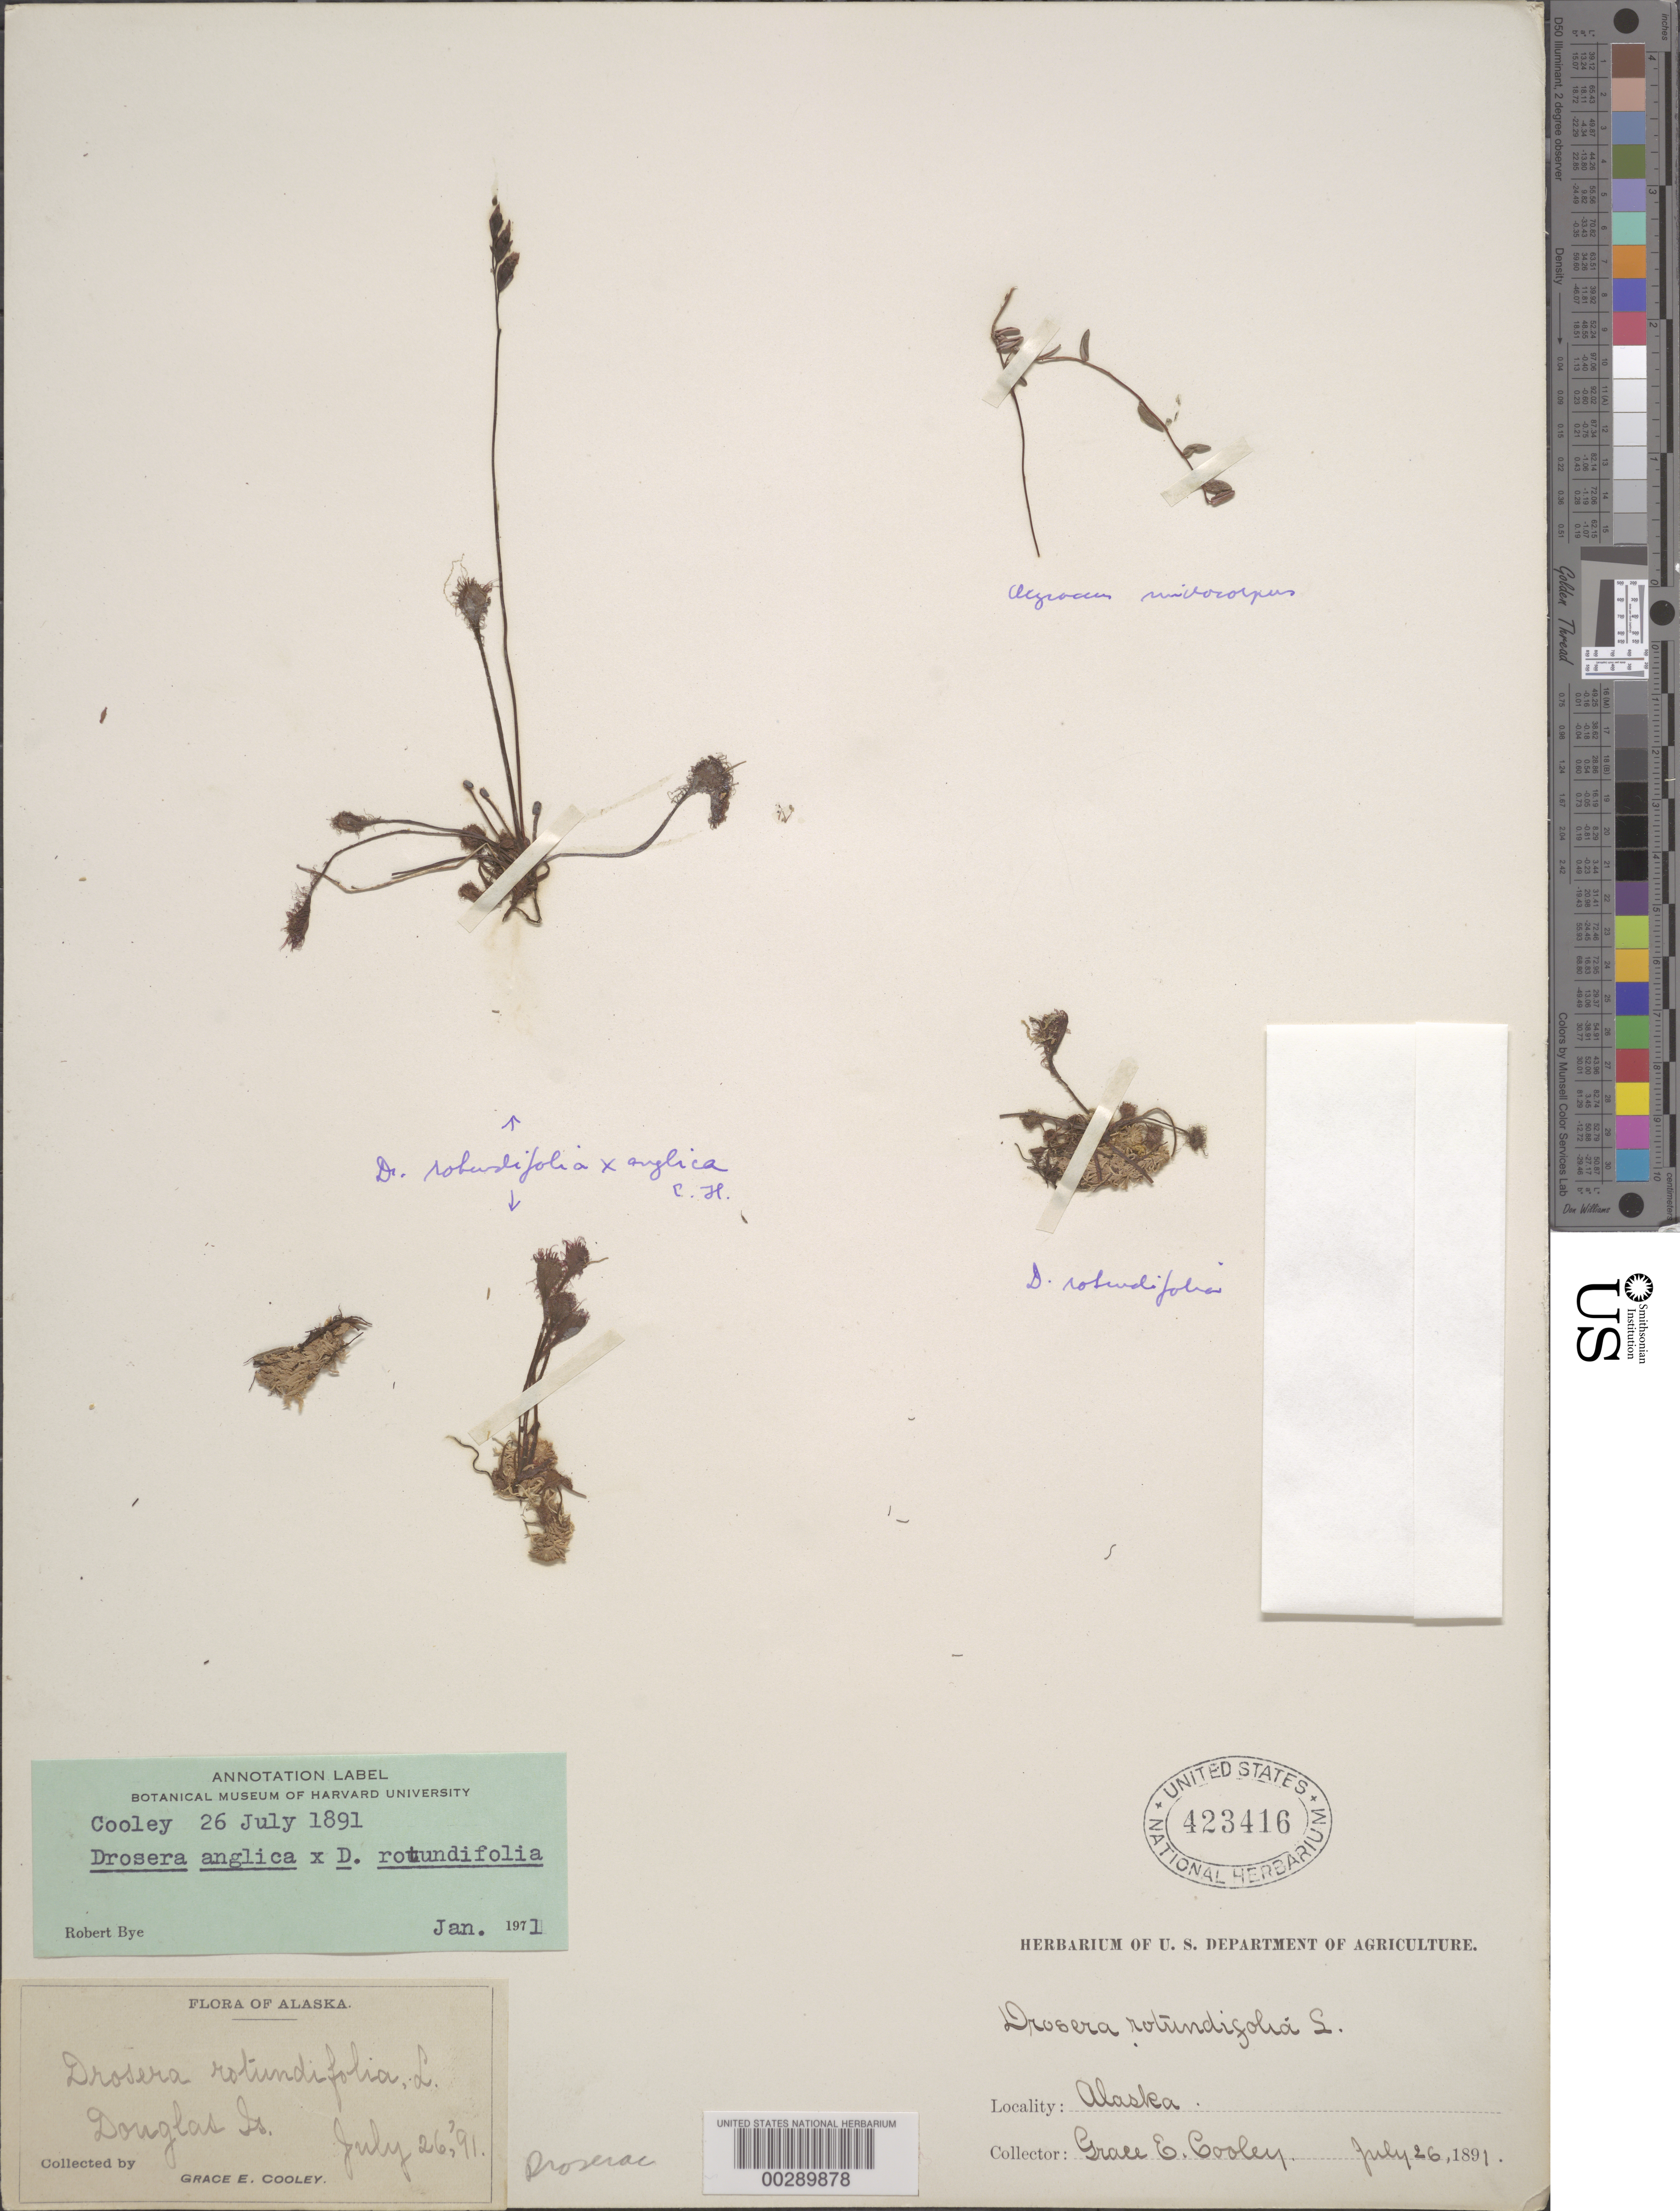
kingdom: Plantae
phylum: Tracheophyta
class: Magnoliopsida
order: Caryophyllales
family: Droseraceae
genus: Drosera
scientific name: Drosera rotundifolia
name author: L.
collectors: G. E. Cooley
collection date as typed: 26 Jul 1891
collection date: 1891-07-26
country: United States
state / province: Alaska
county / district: Juneau / Prince Of Wales-Outer Ketchikan Census Area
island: Douglas Island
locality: Douglas Is. [= Douglas Island or Douglass Island?]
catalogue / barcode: US 423416